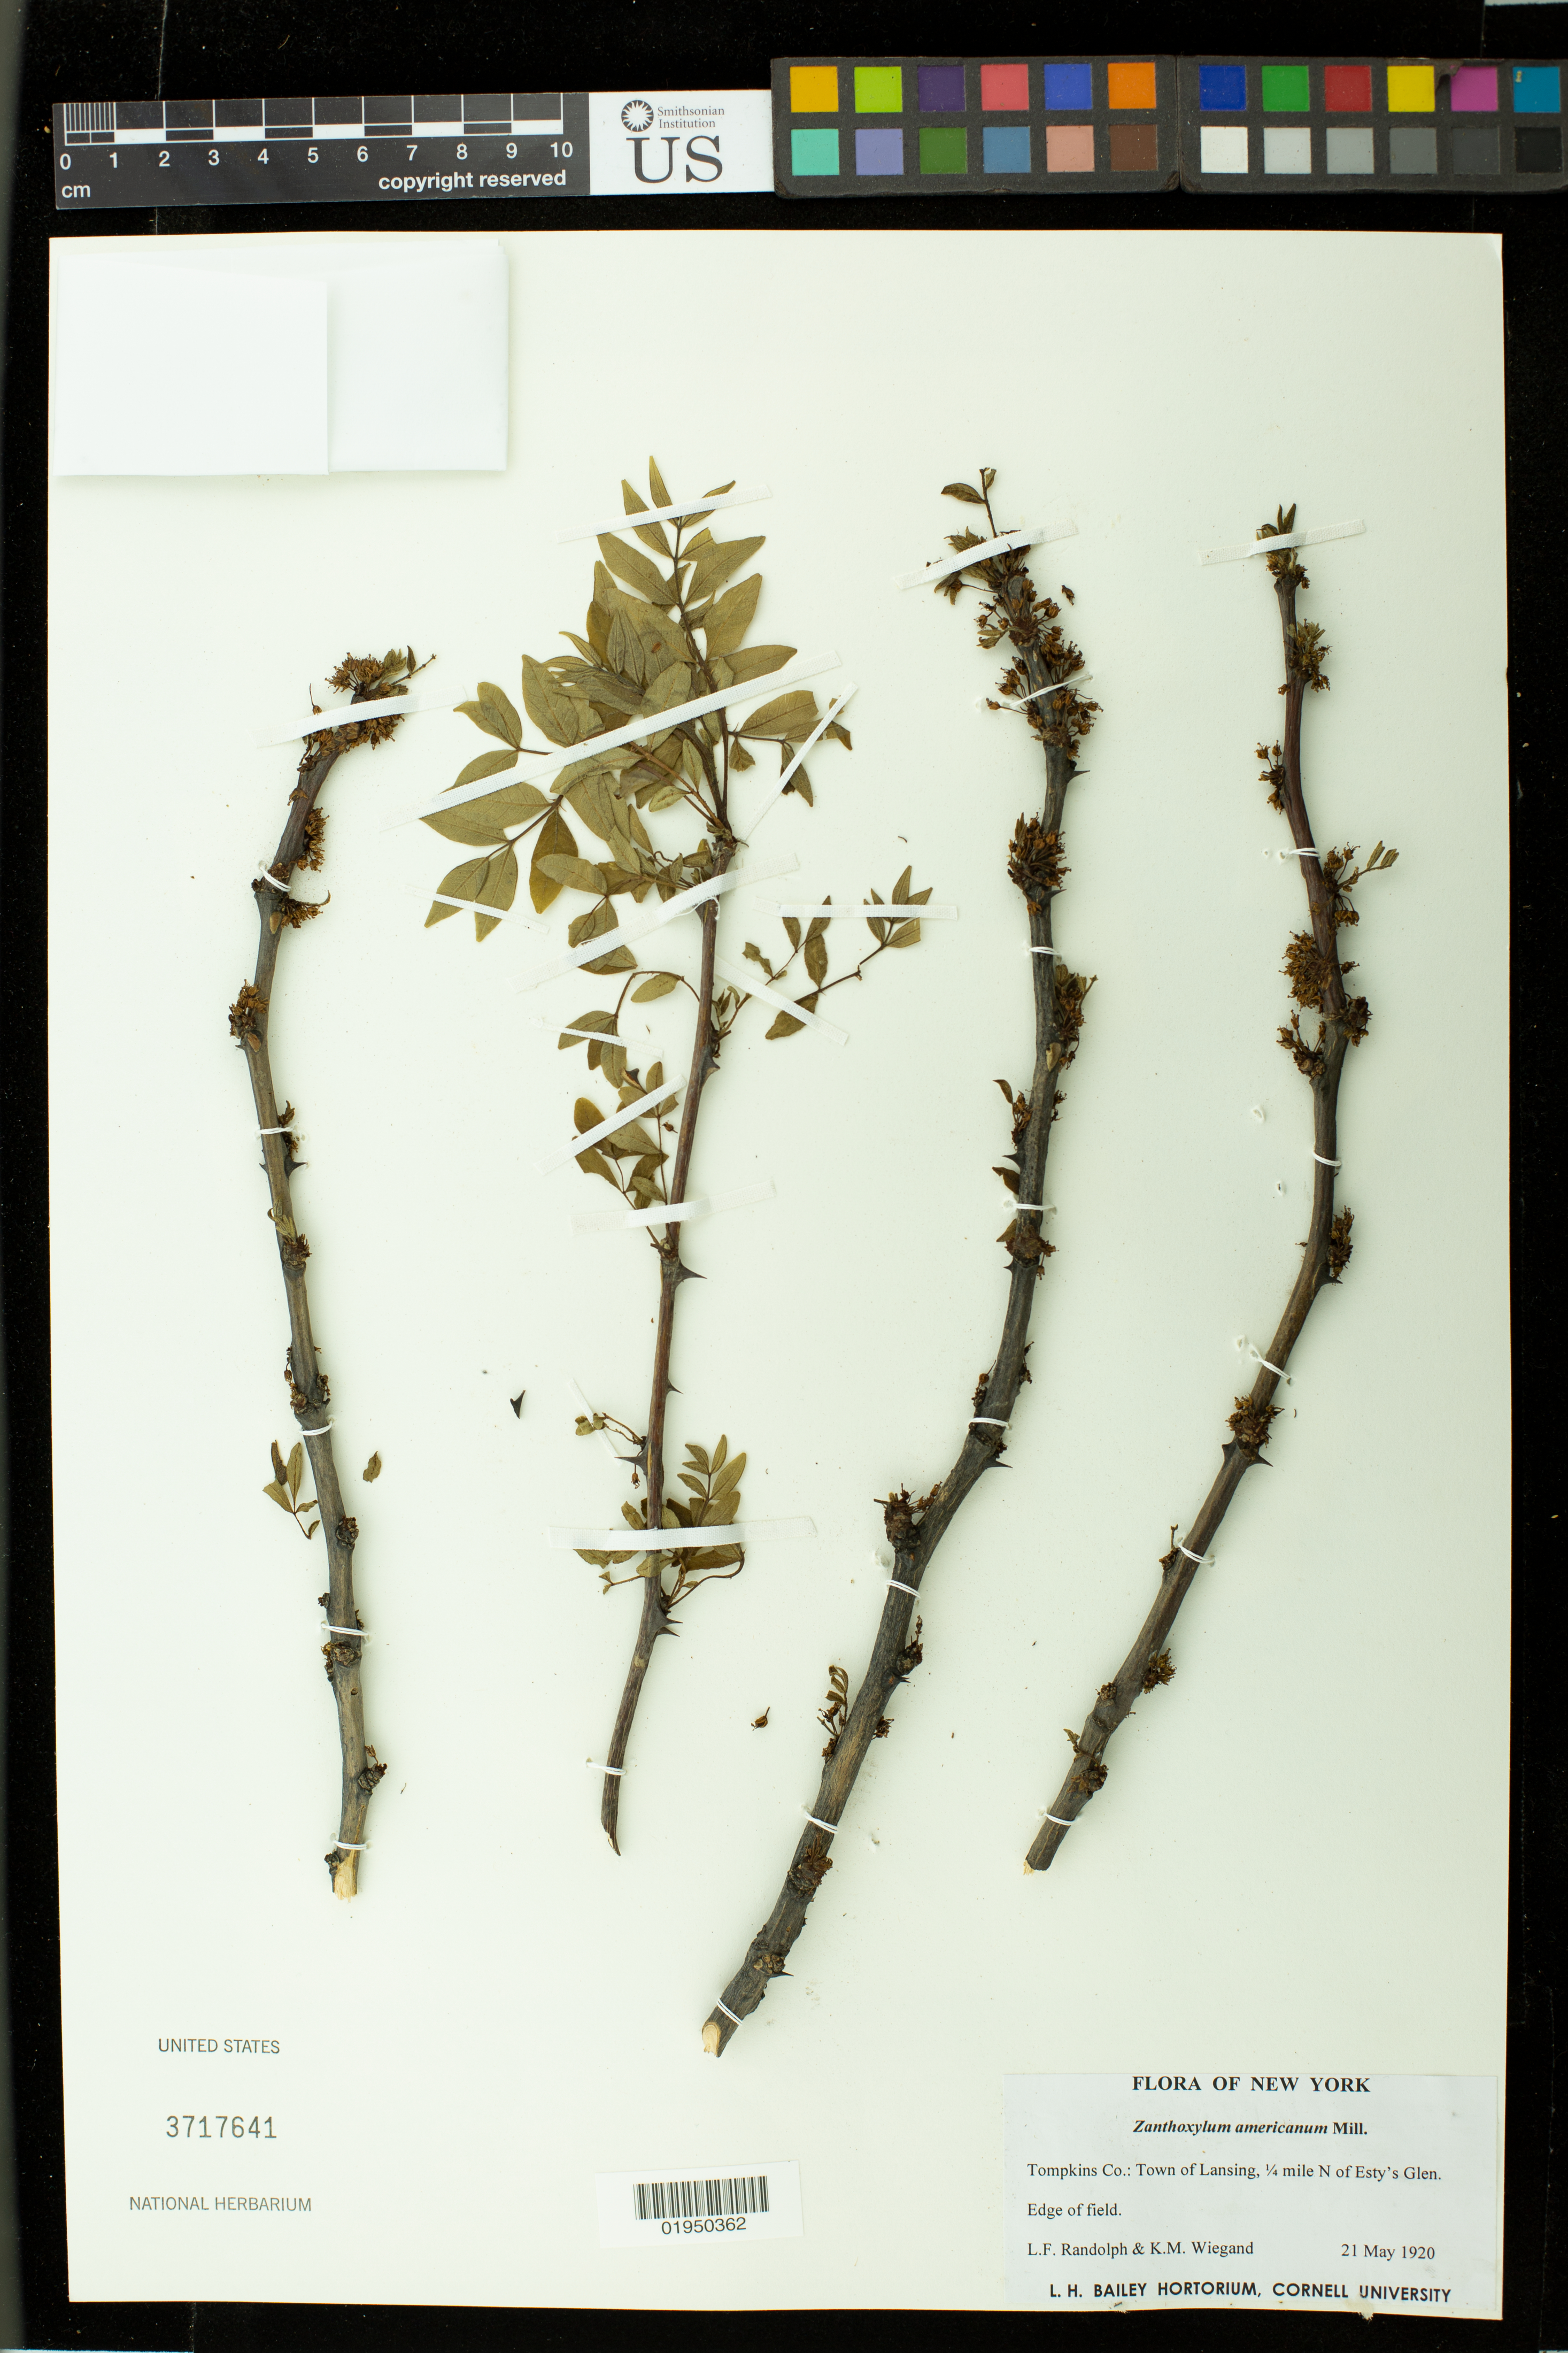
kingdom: Plantae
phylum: Tracheophyta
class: Magnoliopsida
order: Sapindales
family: Rutaceae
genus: Zanthoxylum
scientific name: Zanthoxylum americanum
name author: Mill.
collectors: L. F. Randolph & K. M. Wiegand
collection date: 1920-05-21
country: United States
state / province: New York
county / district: Tompkins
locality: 1/4 mile N of Esty's glen. Edge of Field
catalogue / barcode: US 3717641